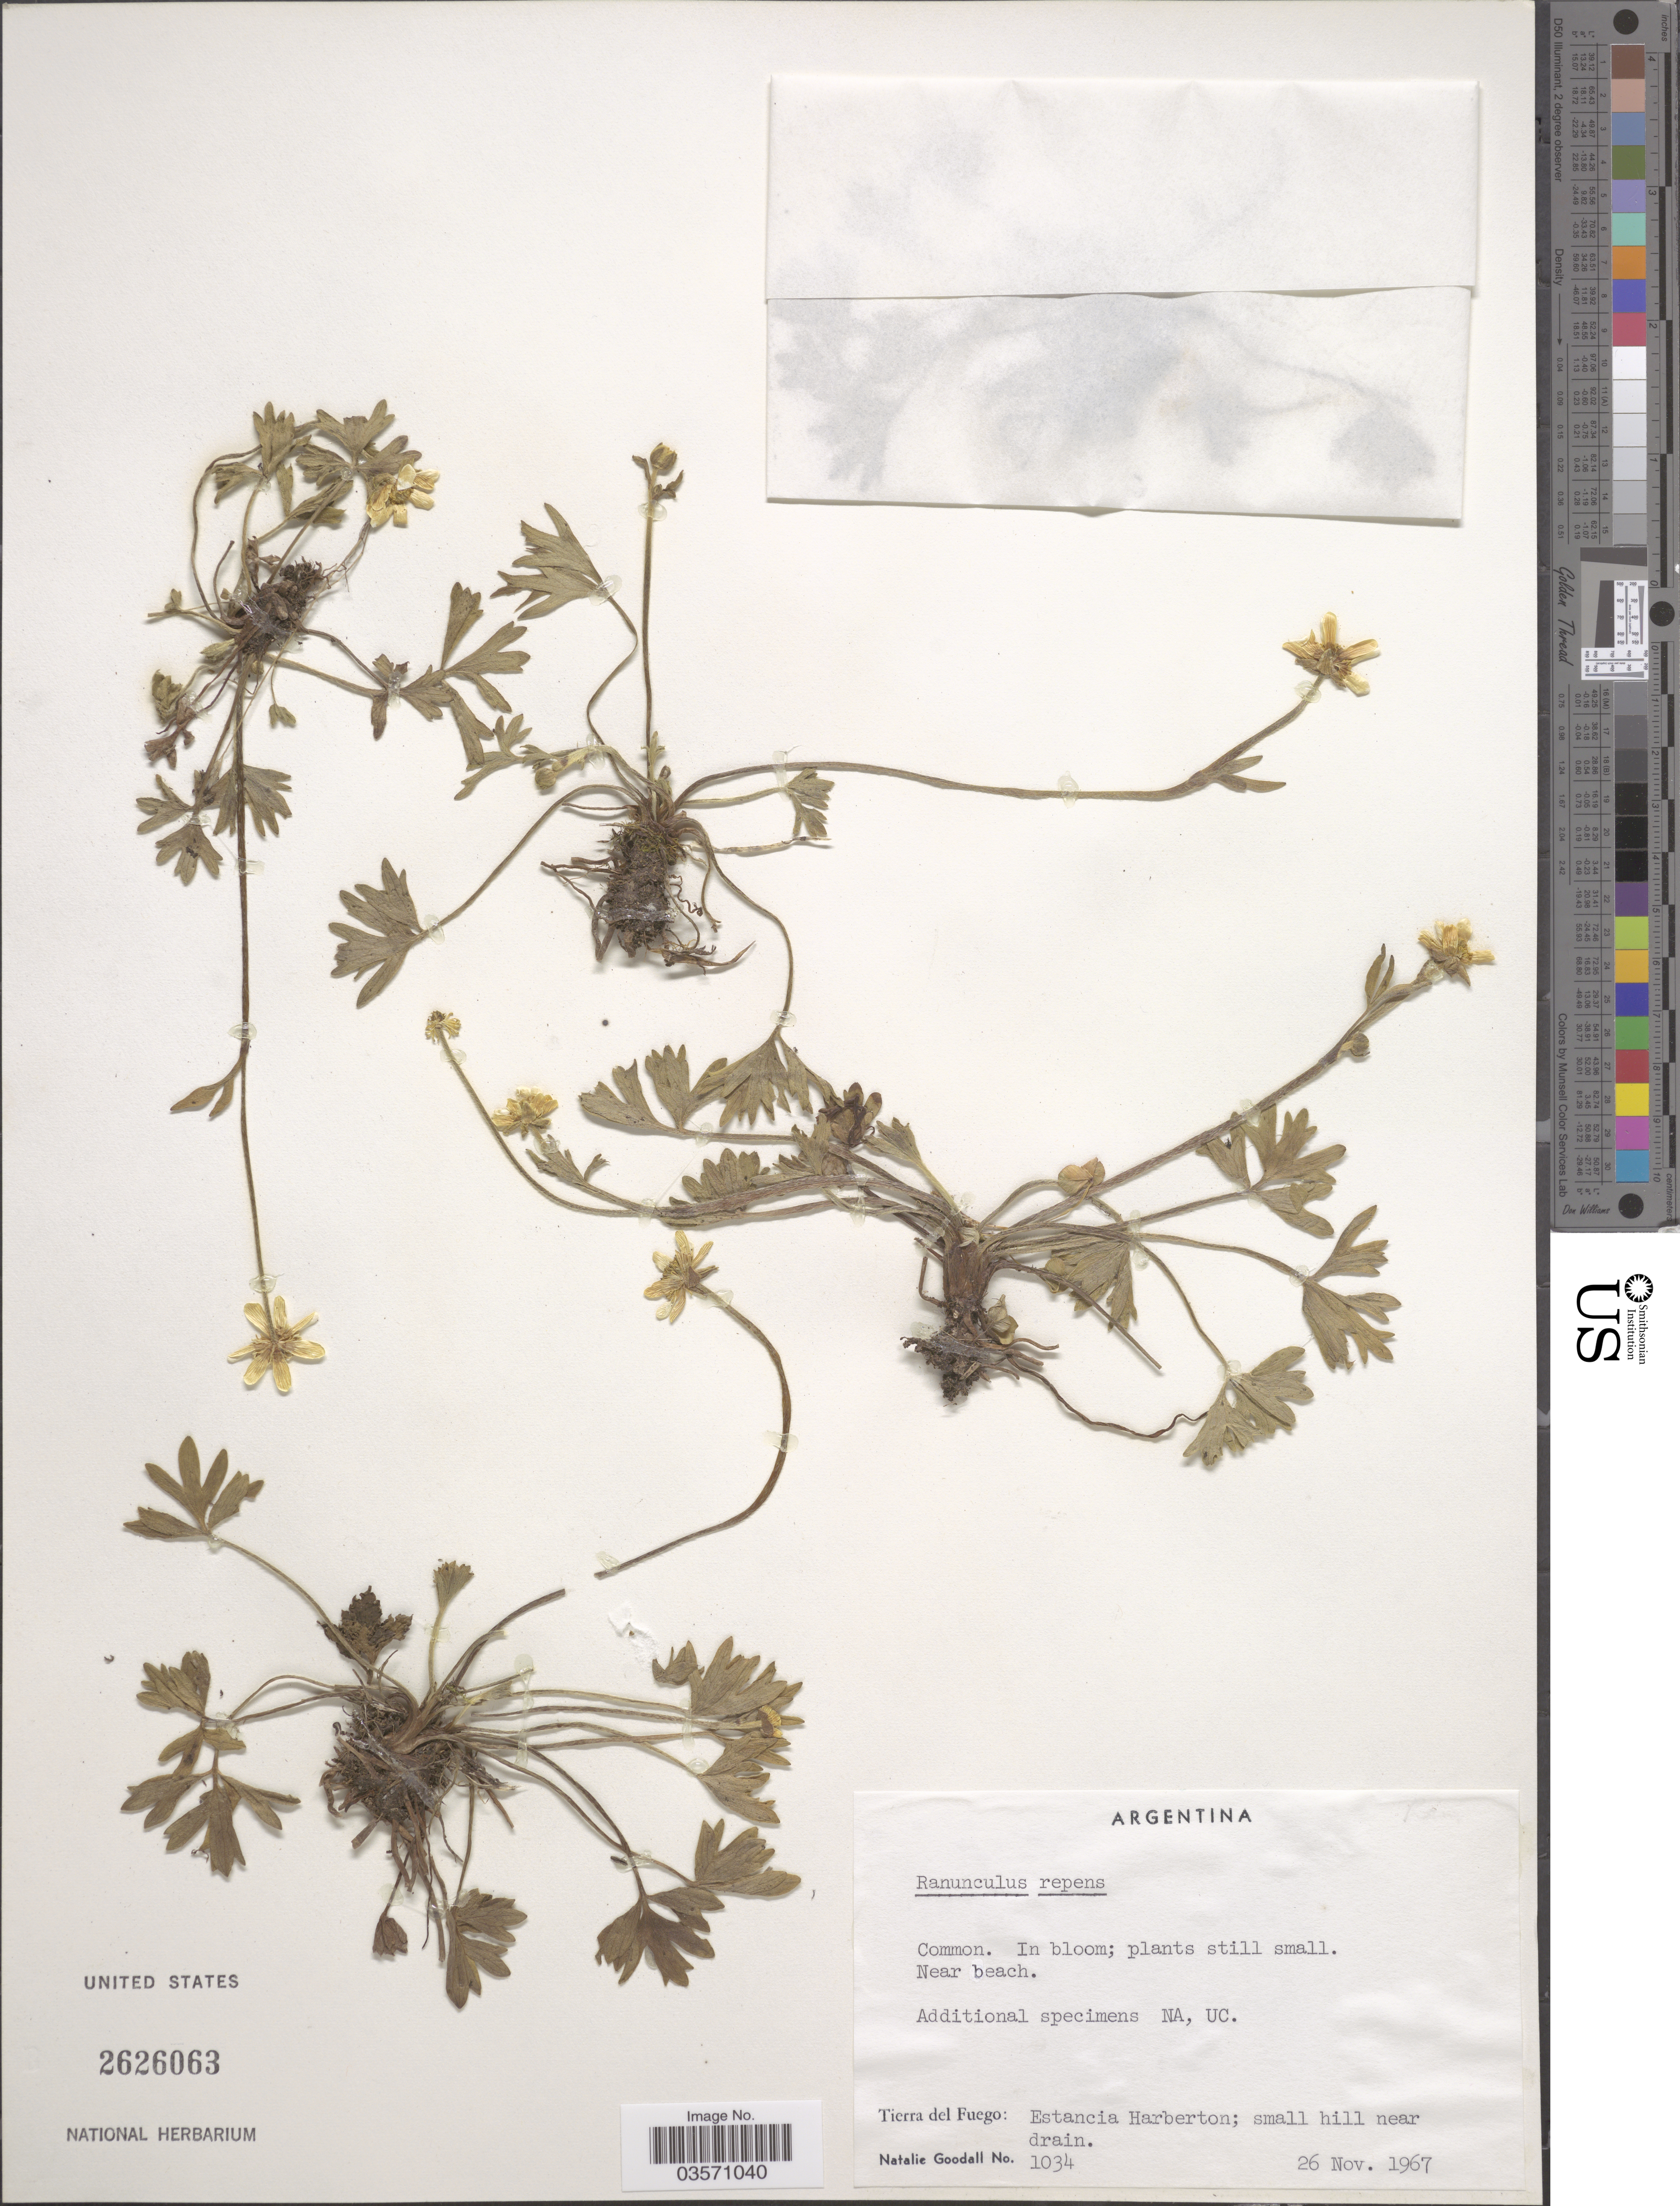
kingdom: Plantae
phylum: Tracheophyta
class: Magnoliopsida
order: Ranunculales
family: Ranunculaceae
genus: Ranunculus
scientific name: Ranunculus repens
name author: L.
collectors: N. Goodall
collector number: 1034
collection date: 1967-11-26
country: Argentina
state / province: Tierra del Fuego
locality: Estancia Harberton; small hill near drain.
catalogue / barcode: US 2626063